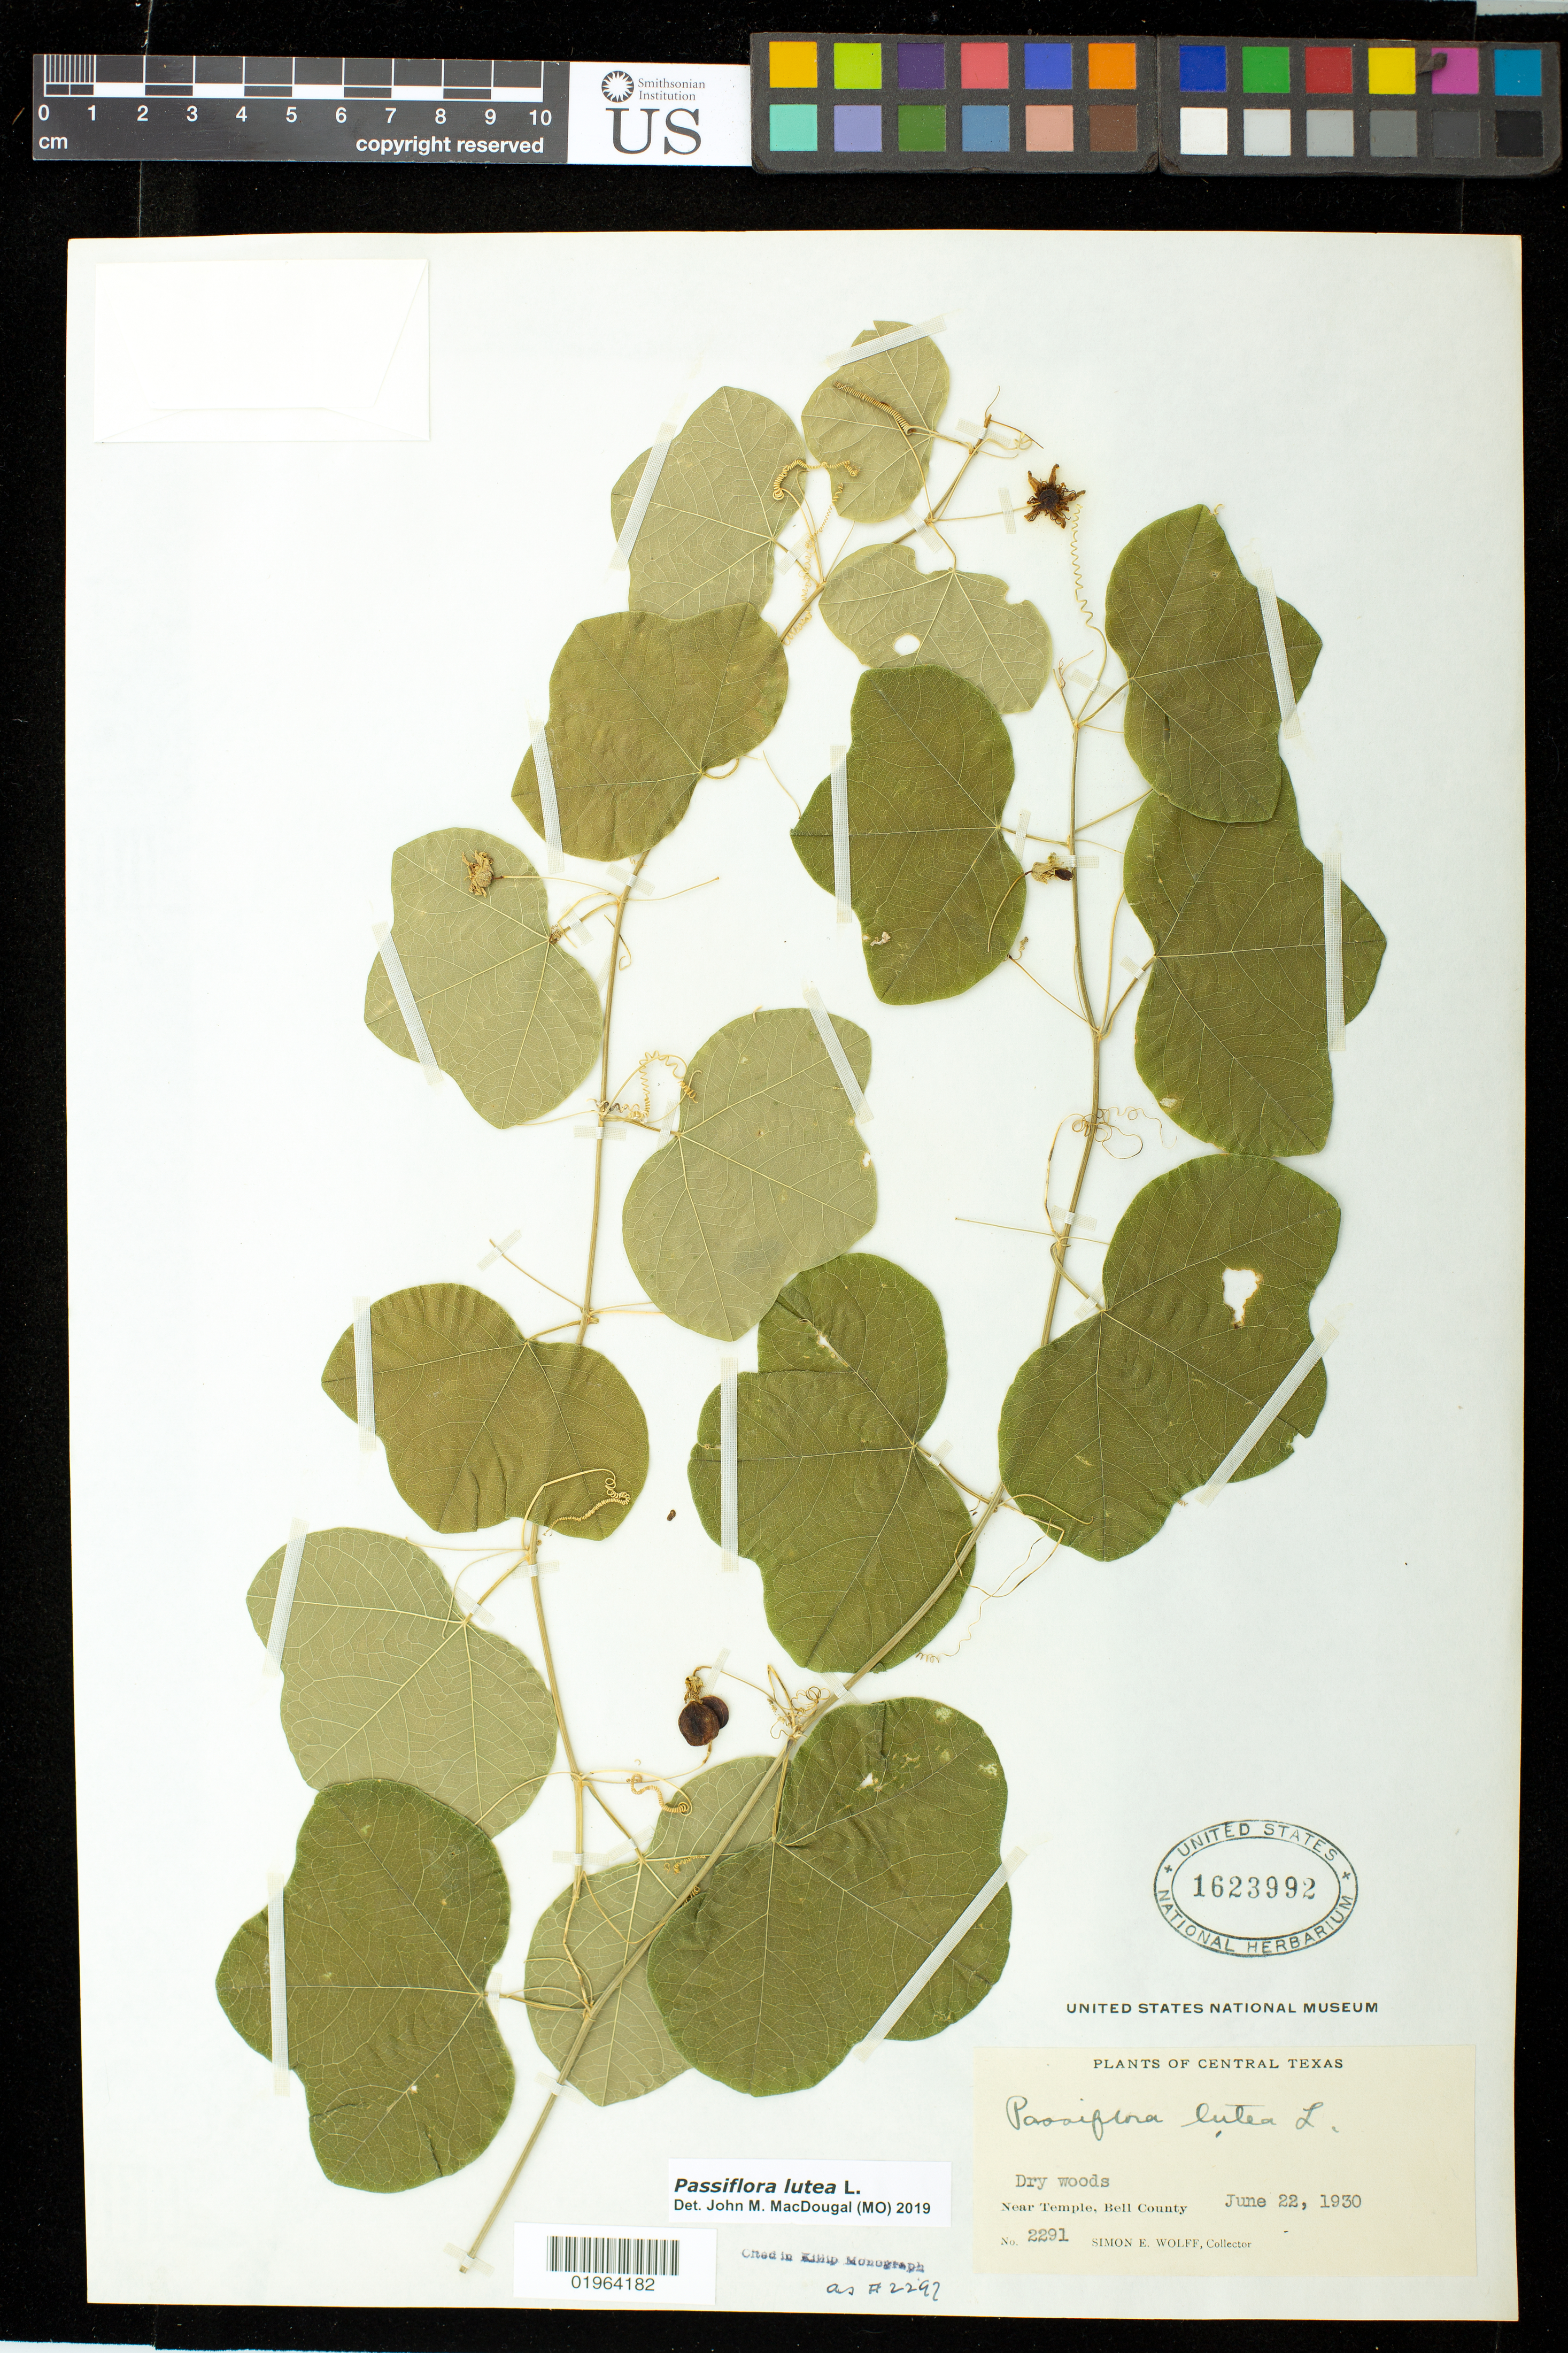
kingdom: Plantae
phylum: Tracheophyta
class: Magnoliopsida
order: Malpighiales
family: Passifloraceae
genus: Passiflora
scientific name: Passiflora lutea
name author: L.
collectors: S. E. Wolff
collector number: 2291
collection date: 1930-06-22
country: United States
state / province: Texas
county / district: Bell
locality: Near Temple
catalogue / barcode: US 1623992